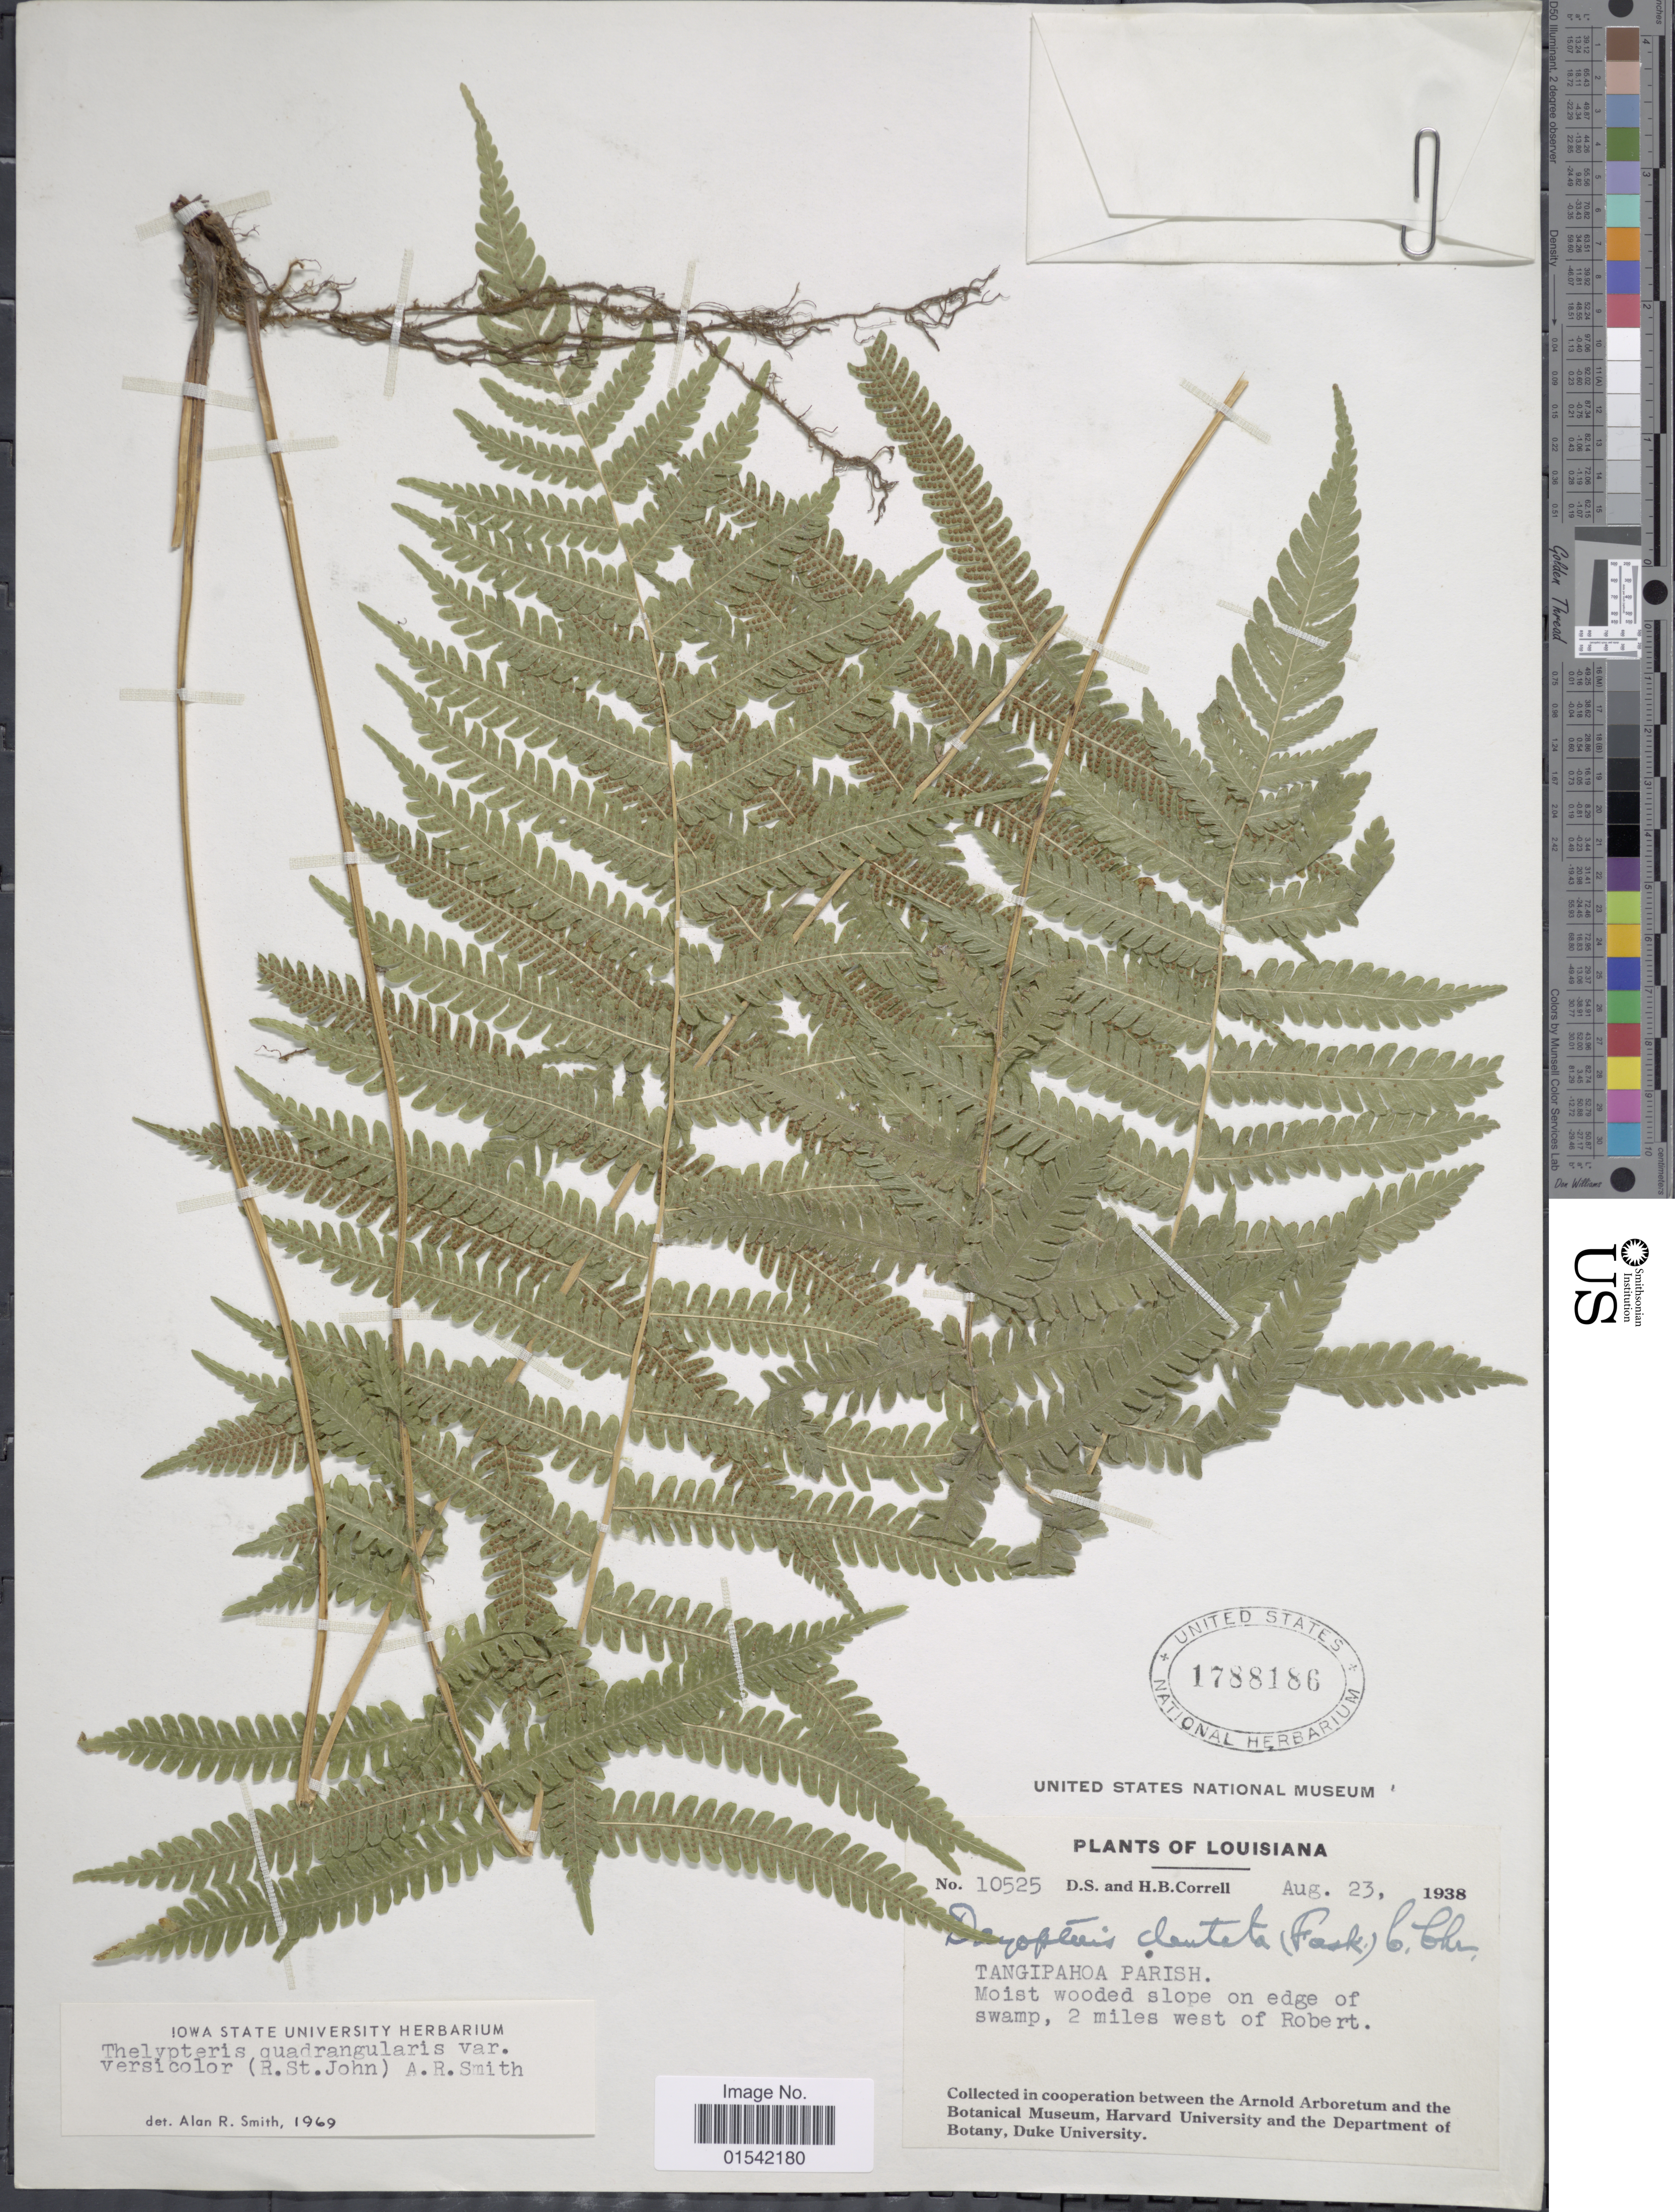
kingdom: Plantae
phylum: Tracheophyta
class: Polypodiopsida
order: Polypodiales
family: Thelypteridaceae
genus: Cyclosorus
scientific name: Cyclosorus quadrangularis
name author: (Fée) Tardieu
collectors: D. S. Correll & H. Correll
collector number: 10525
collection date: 1938-08-23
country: United States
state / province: Louisiana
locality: Tangipahoa Parish. Mois wooded slope on edge of swamp, 2 miles west of Robert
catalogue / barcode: US 1788186